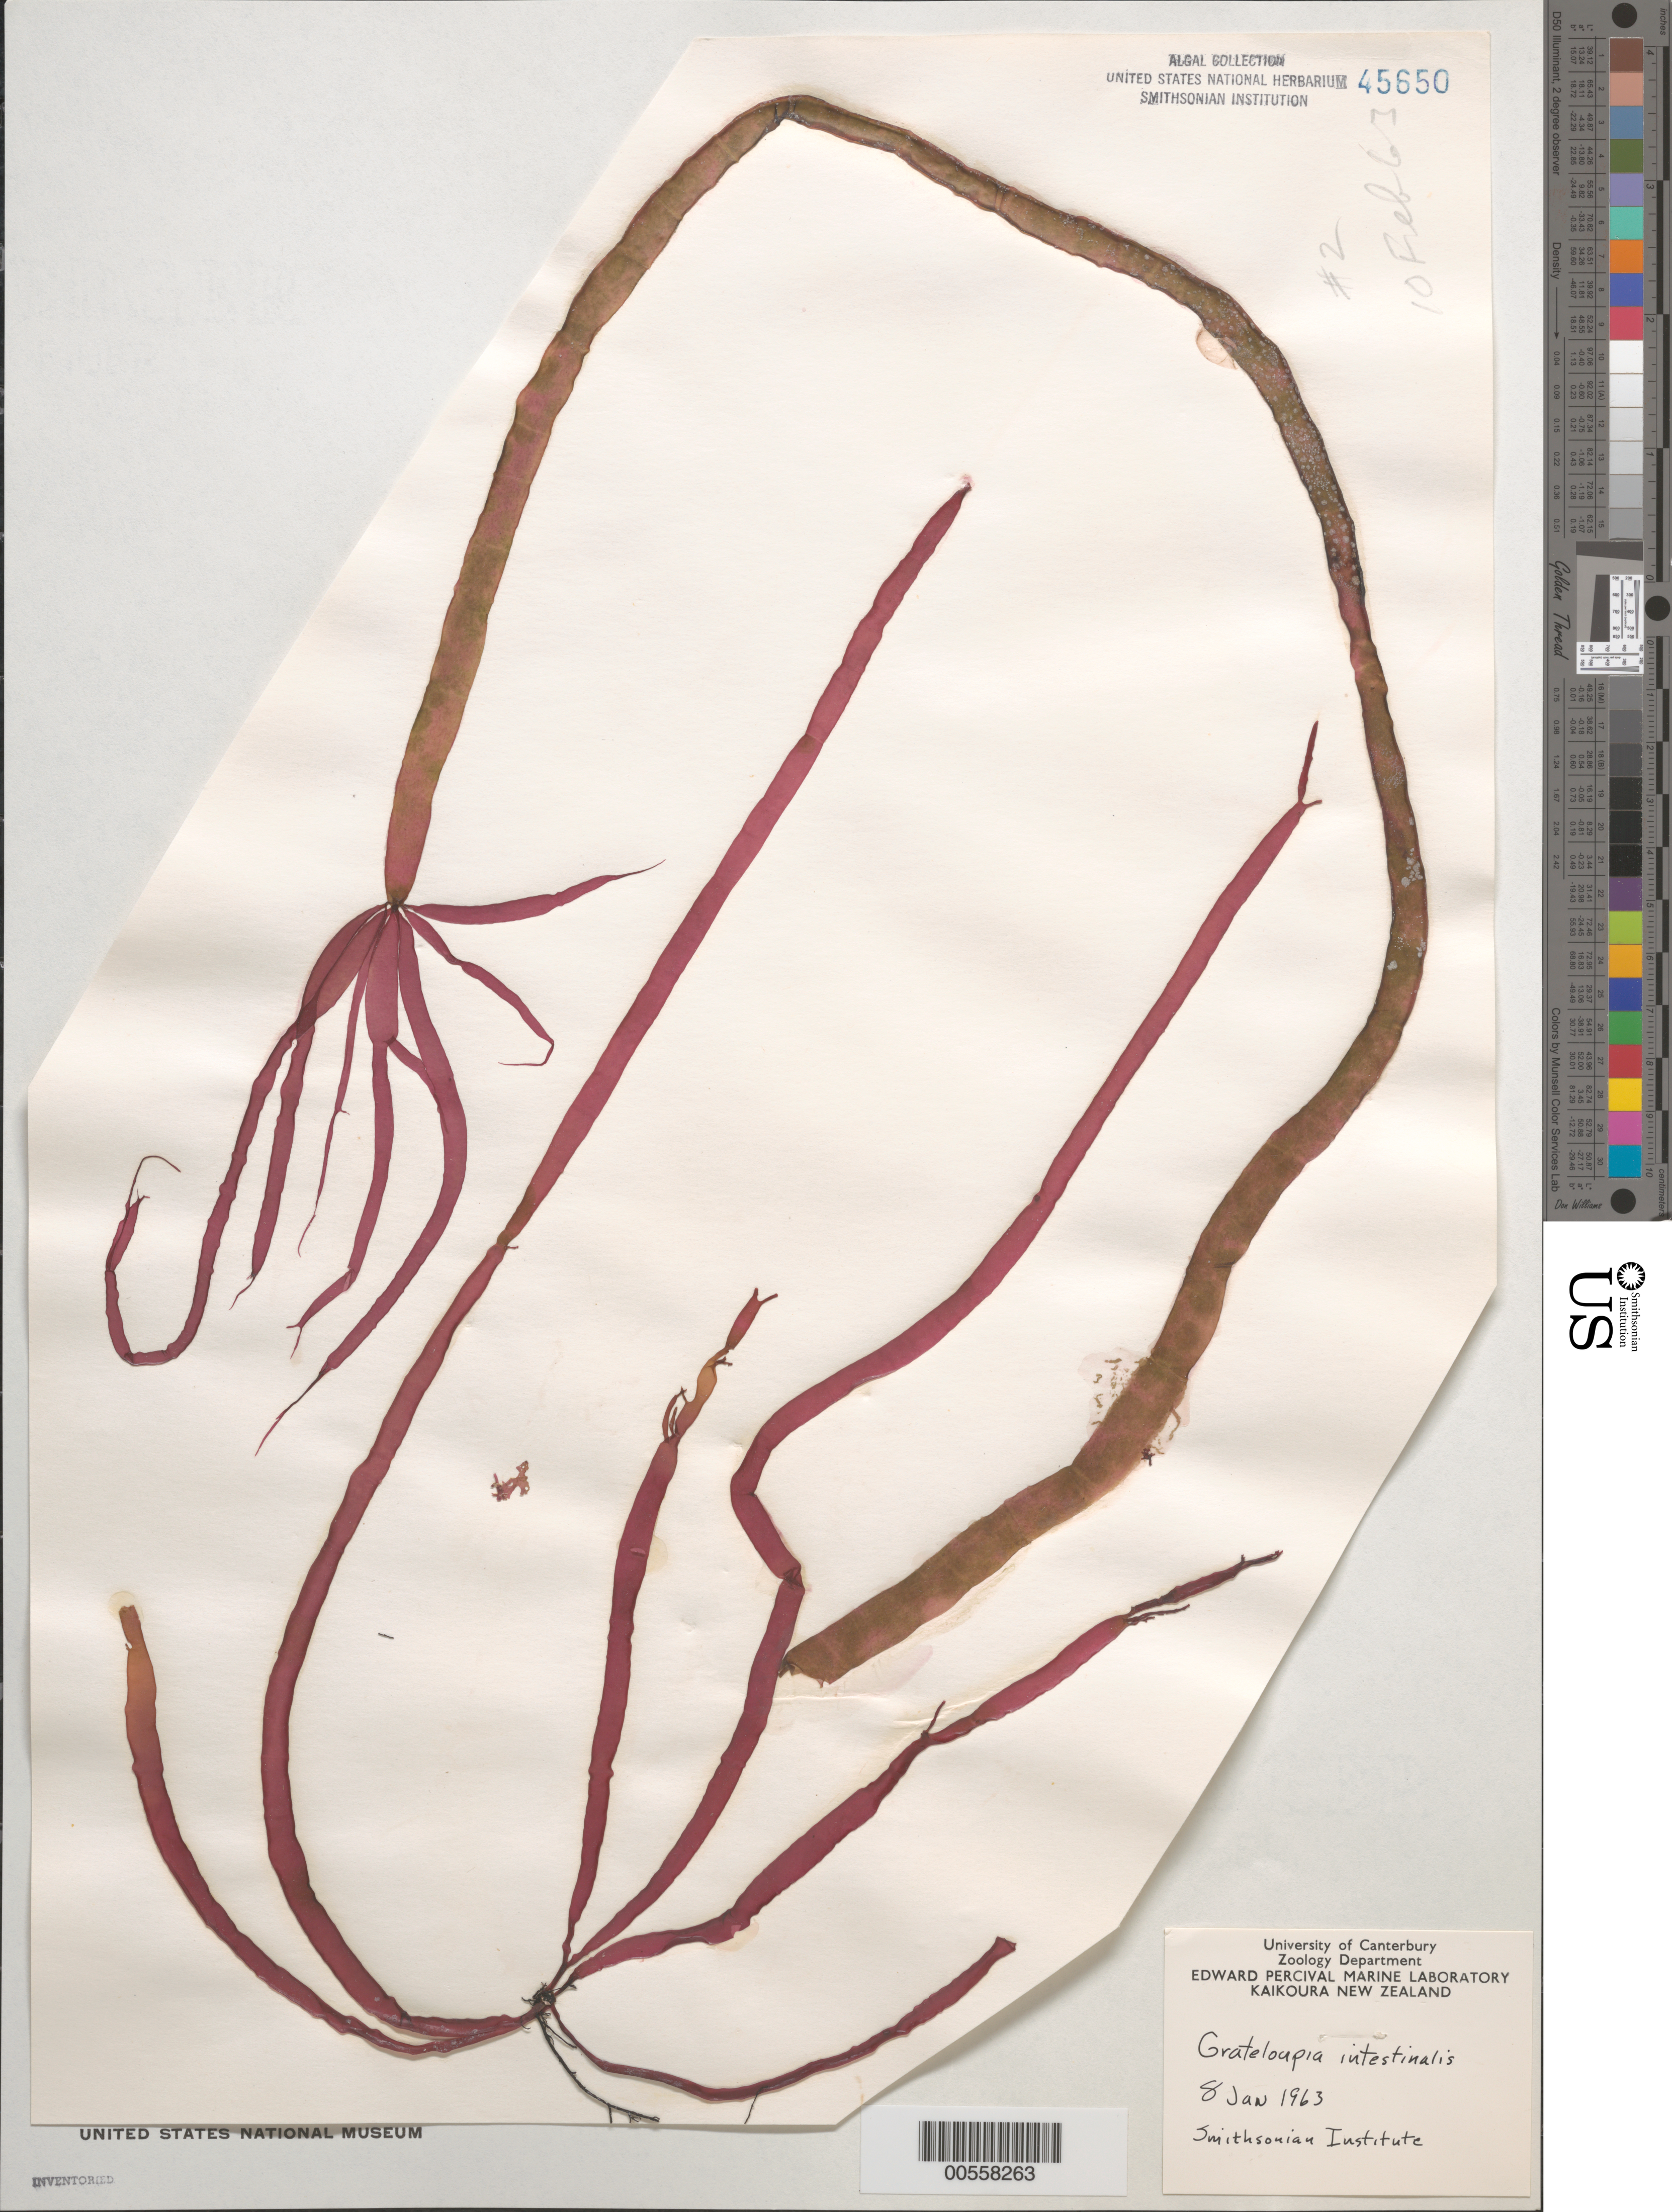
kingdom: Plantae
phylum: Rhodophyta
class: Florideophyceae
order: Halymeniales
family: Halymeniaceae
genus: Glaphyrosiphon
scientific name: Glaphyrosiphon intestinalis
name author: (Harv.) Leister & W.A. Nelson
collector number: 2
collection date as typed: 08 Jan 1963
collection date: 1963-01-08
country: New Zealand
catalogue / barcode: US 45650